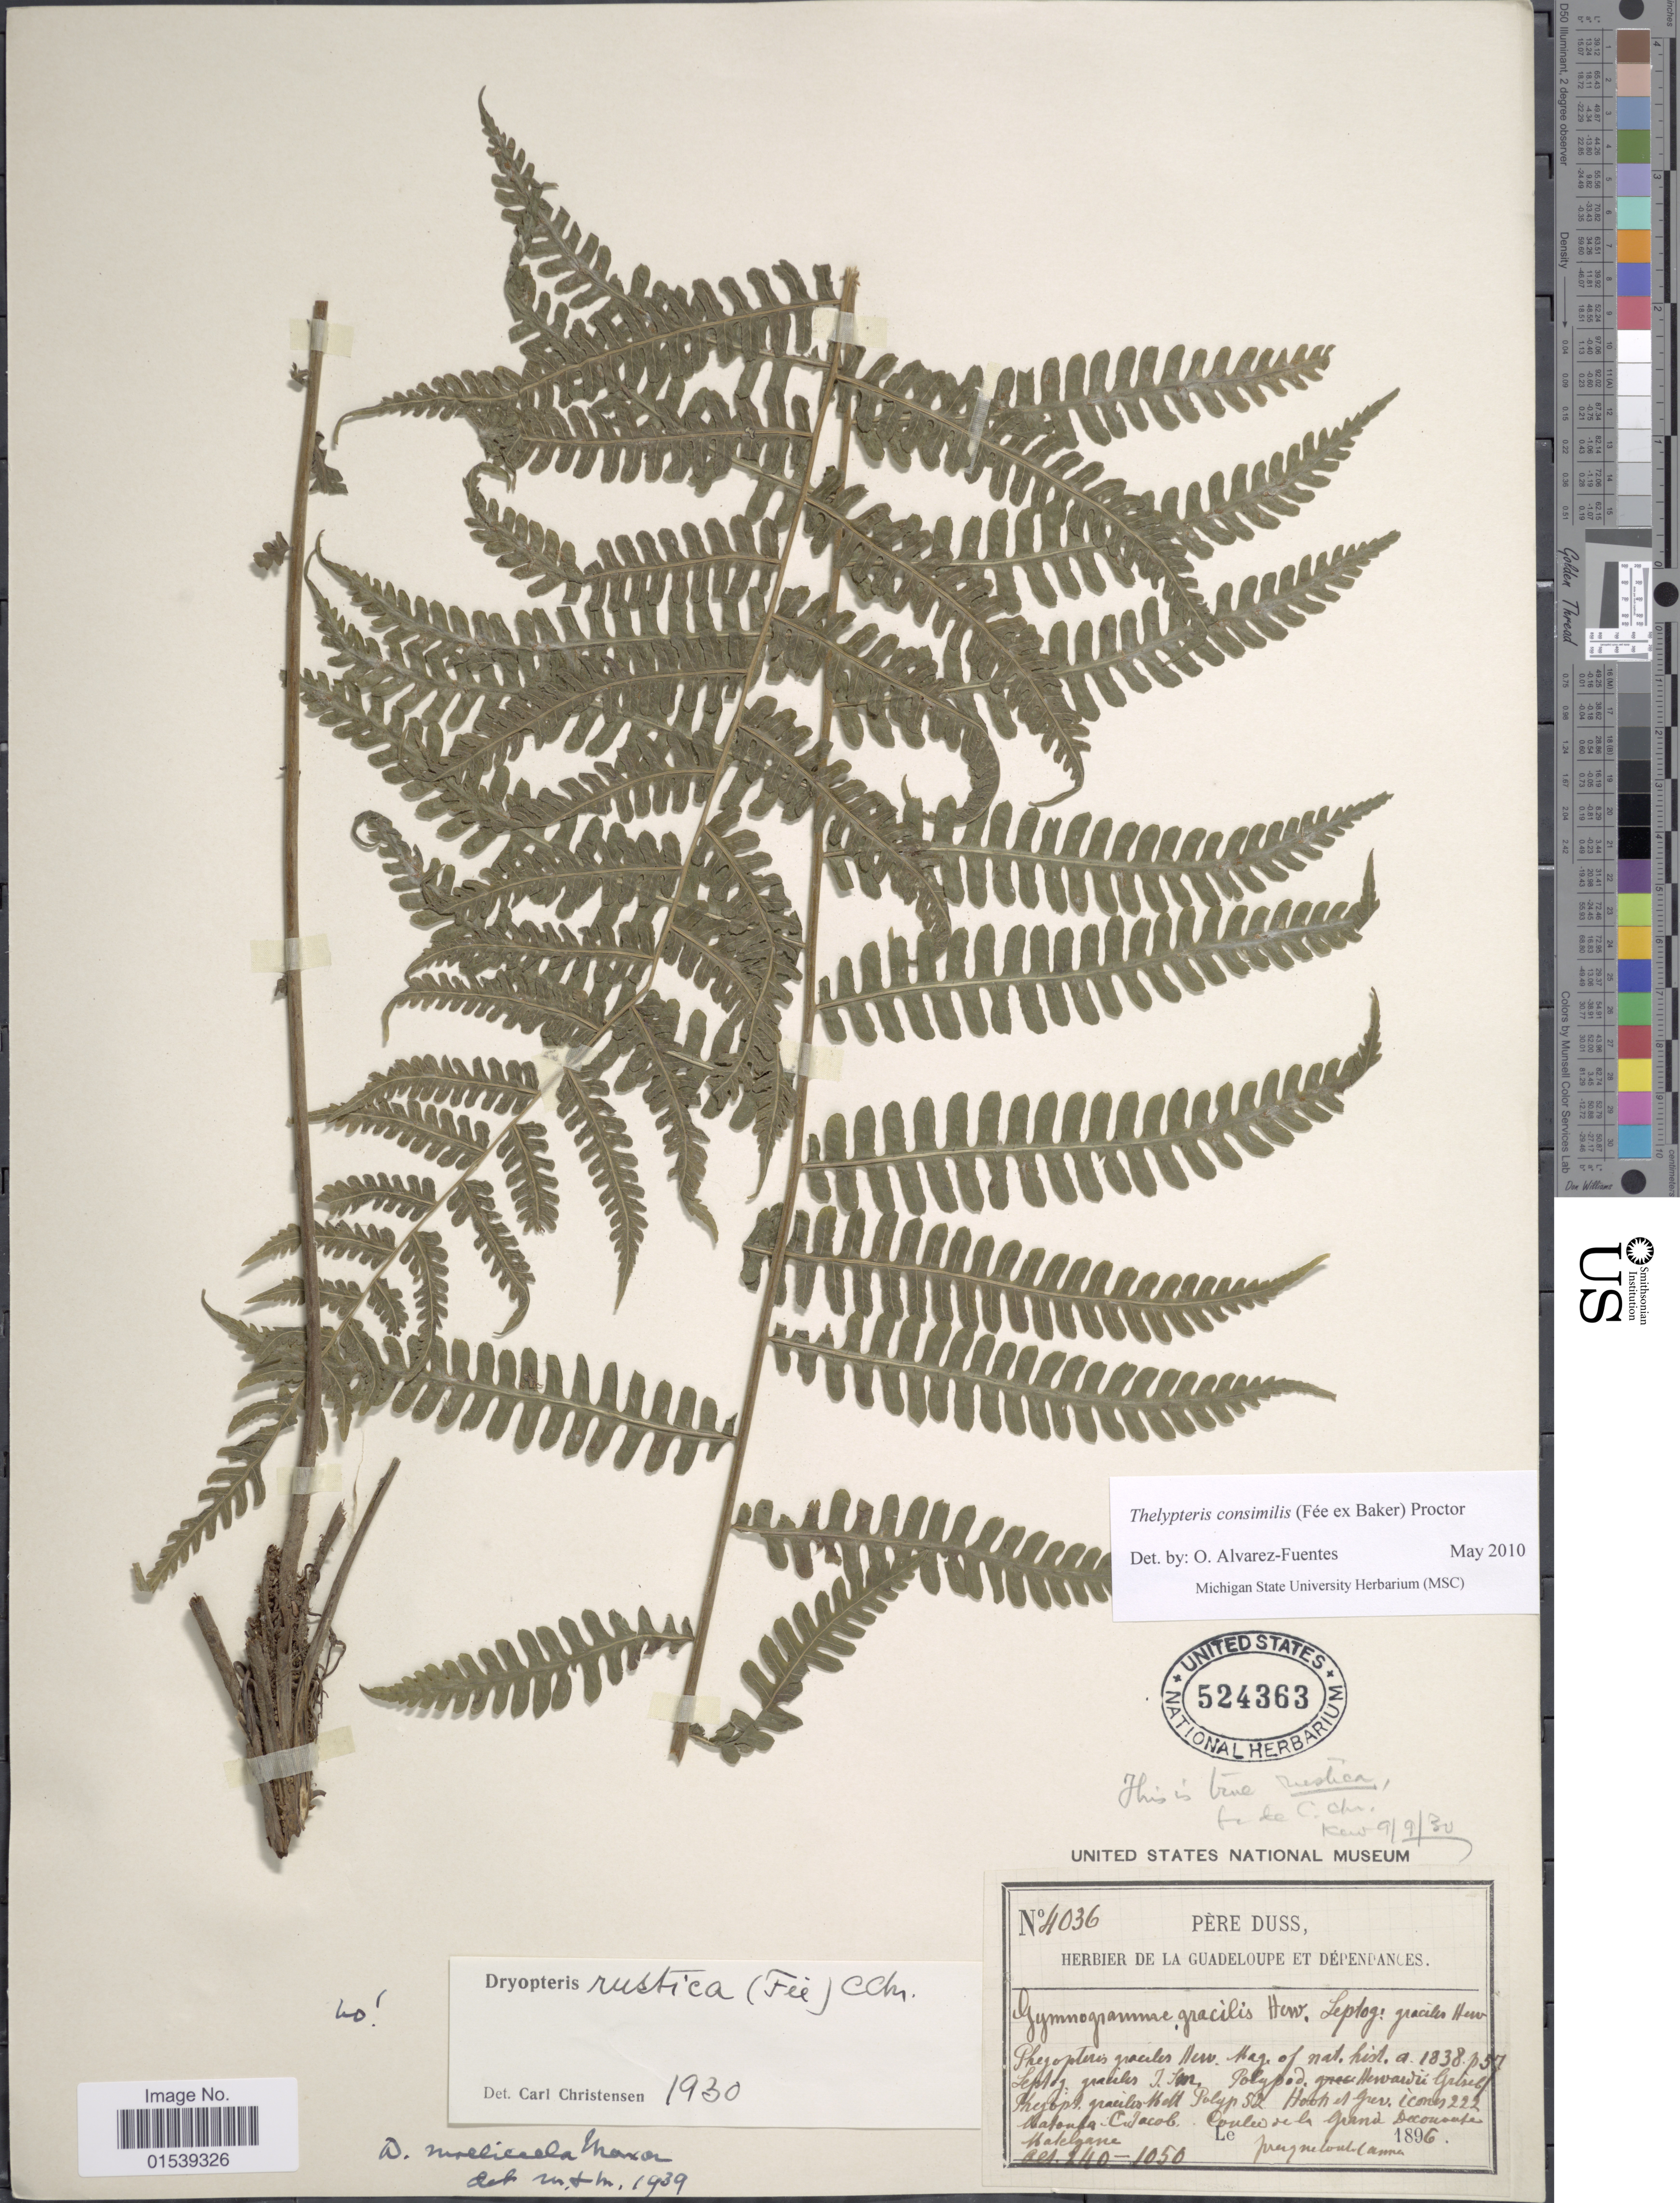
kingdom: Plantae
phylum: Tracheophyta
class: Polypodiopsida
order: Polypodiales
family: Thelypteridaceae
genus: Amauropelta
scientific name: Amauropelta gracilis ined. 2015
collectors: Père Duss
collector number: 4036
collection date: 1896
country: Guadeloupe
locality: Matouba, C. Jacob, coulee de la Grande Decouverte. Matéliane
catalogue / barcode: US 524363